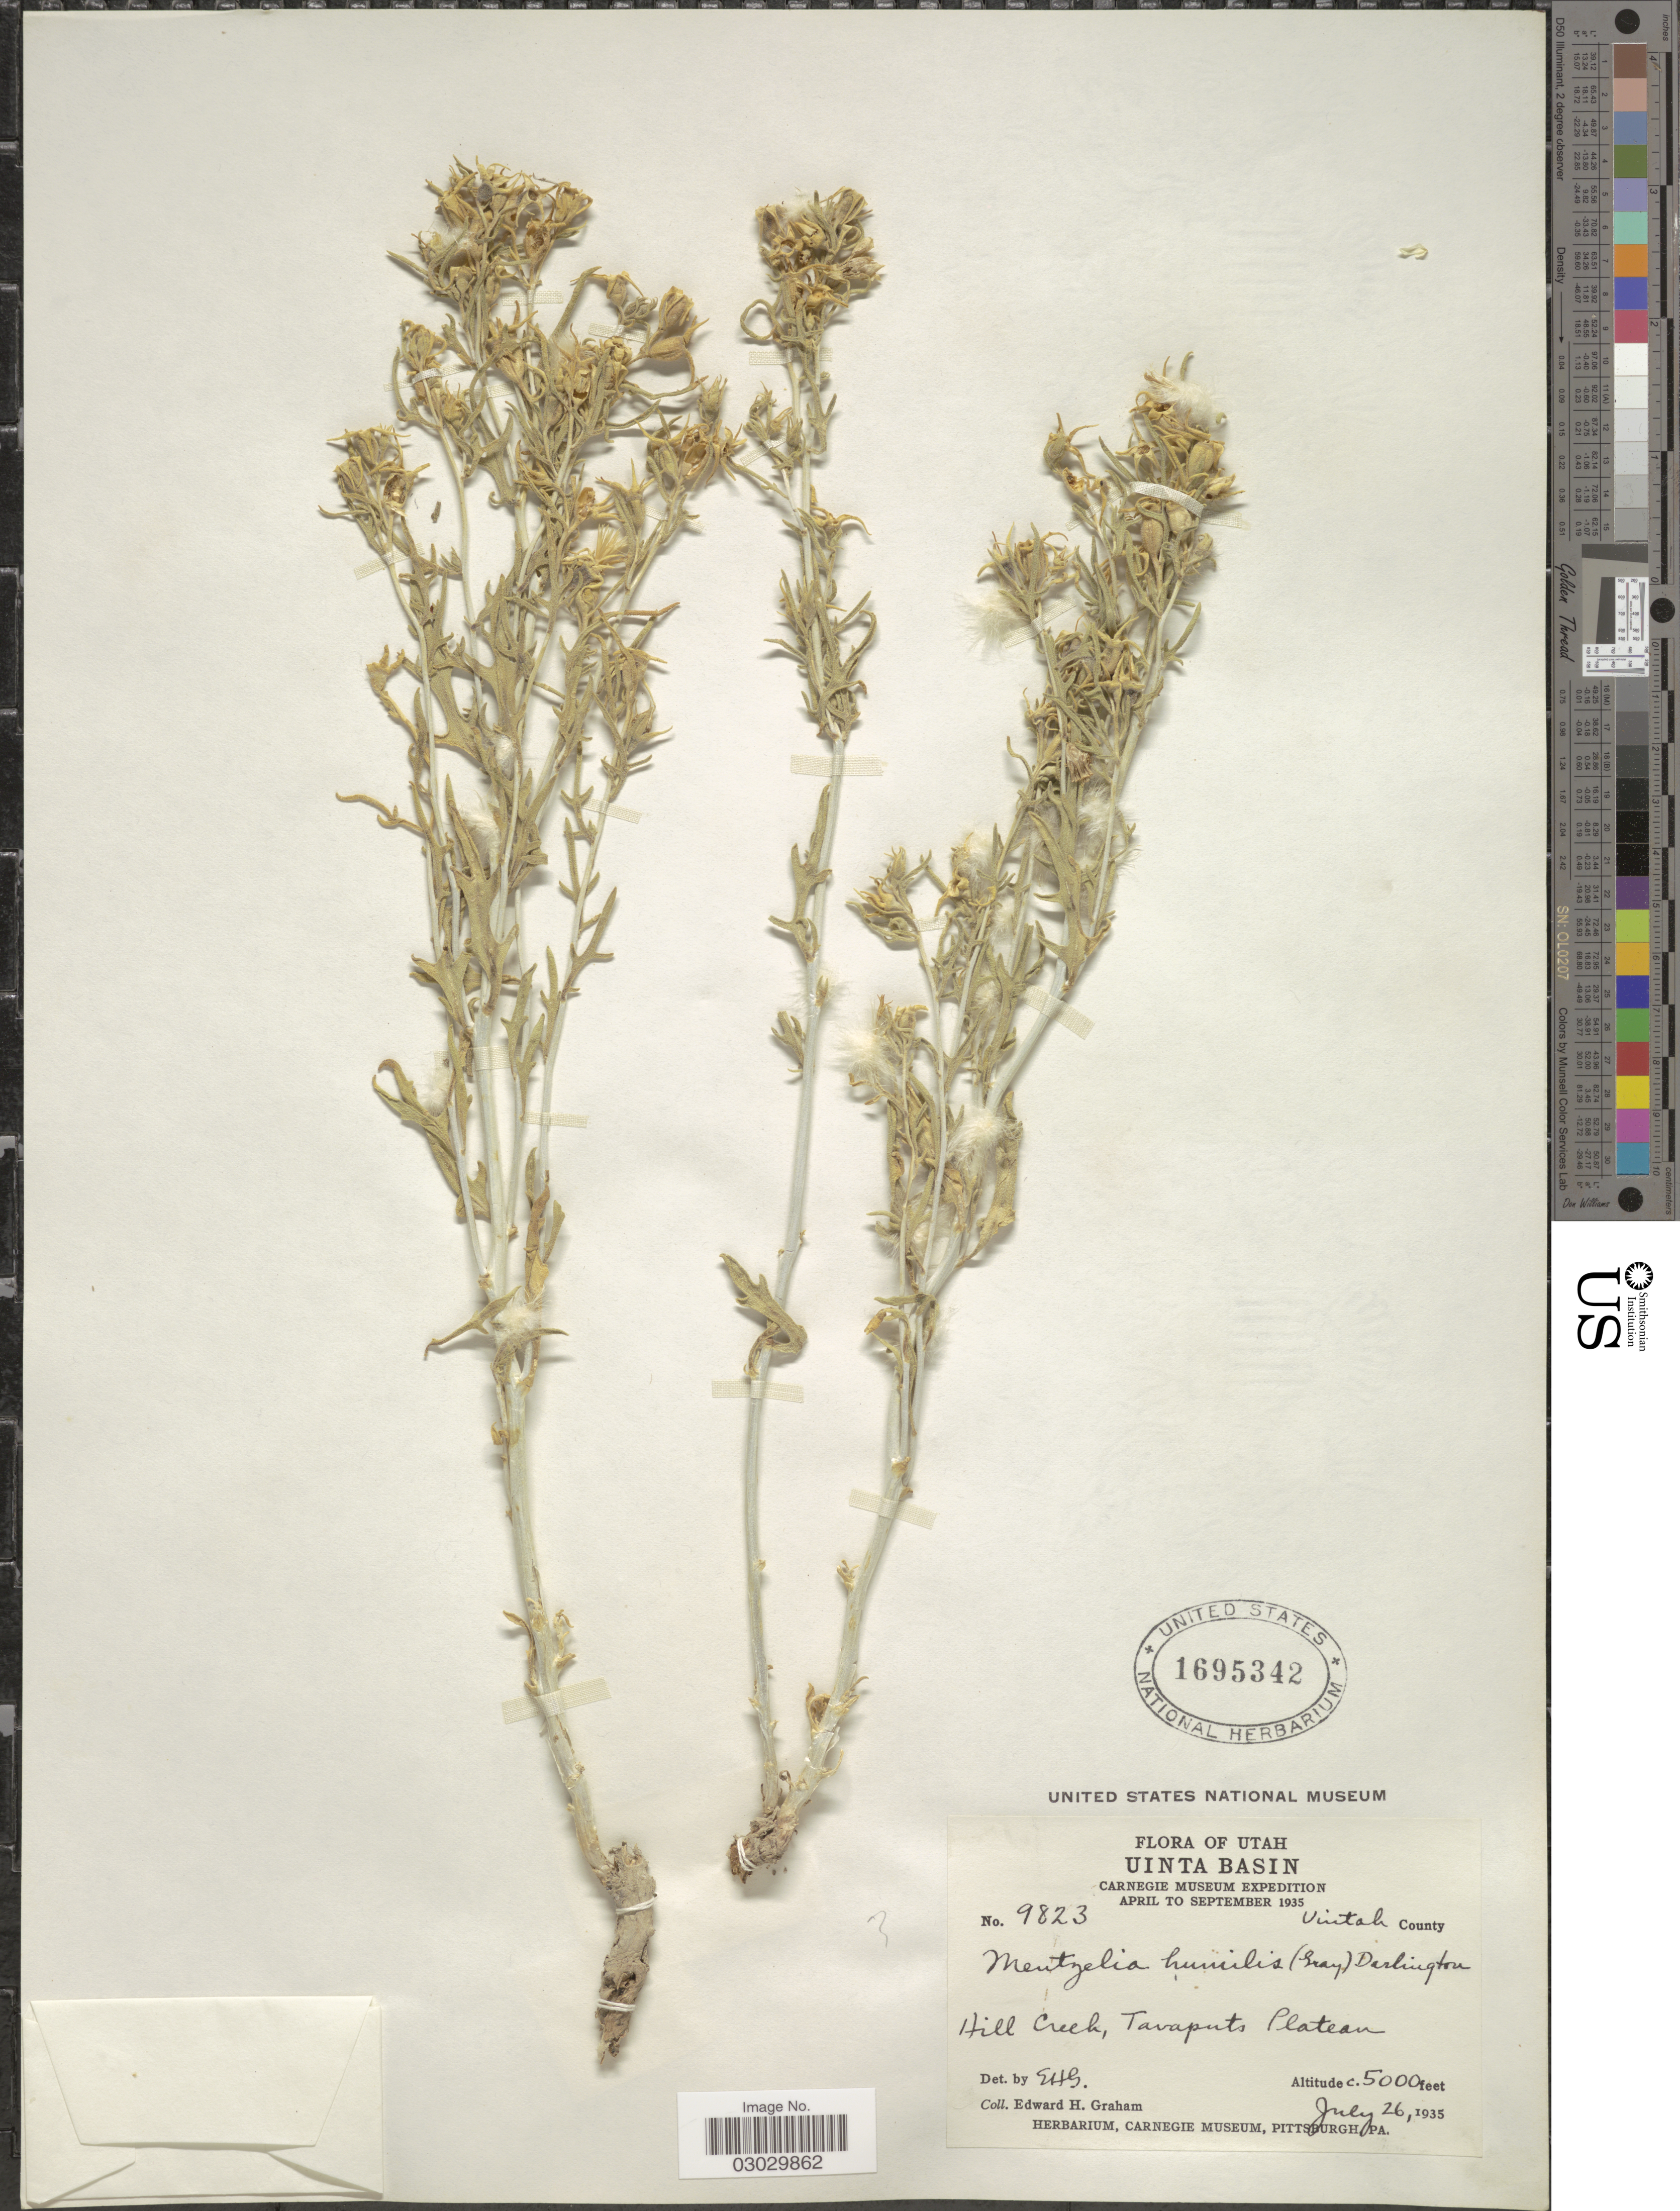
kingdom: Plantae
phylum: Tracheophyta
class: Magnoliopsida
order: Cornales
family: Loasaceae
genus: Mentzelia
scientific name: Mentzelia multicaulis var. multicaulis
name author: (Osterh.) J. Darl.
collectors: E. H. Graham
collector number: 9823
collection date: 1935-07-26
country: United States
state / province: Utah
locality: Uinta Basin. Uintah County. Hill Creek, Tavaputs Plateau.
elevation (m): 1524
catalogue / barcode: US 1695342